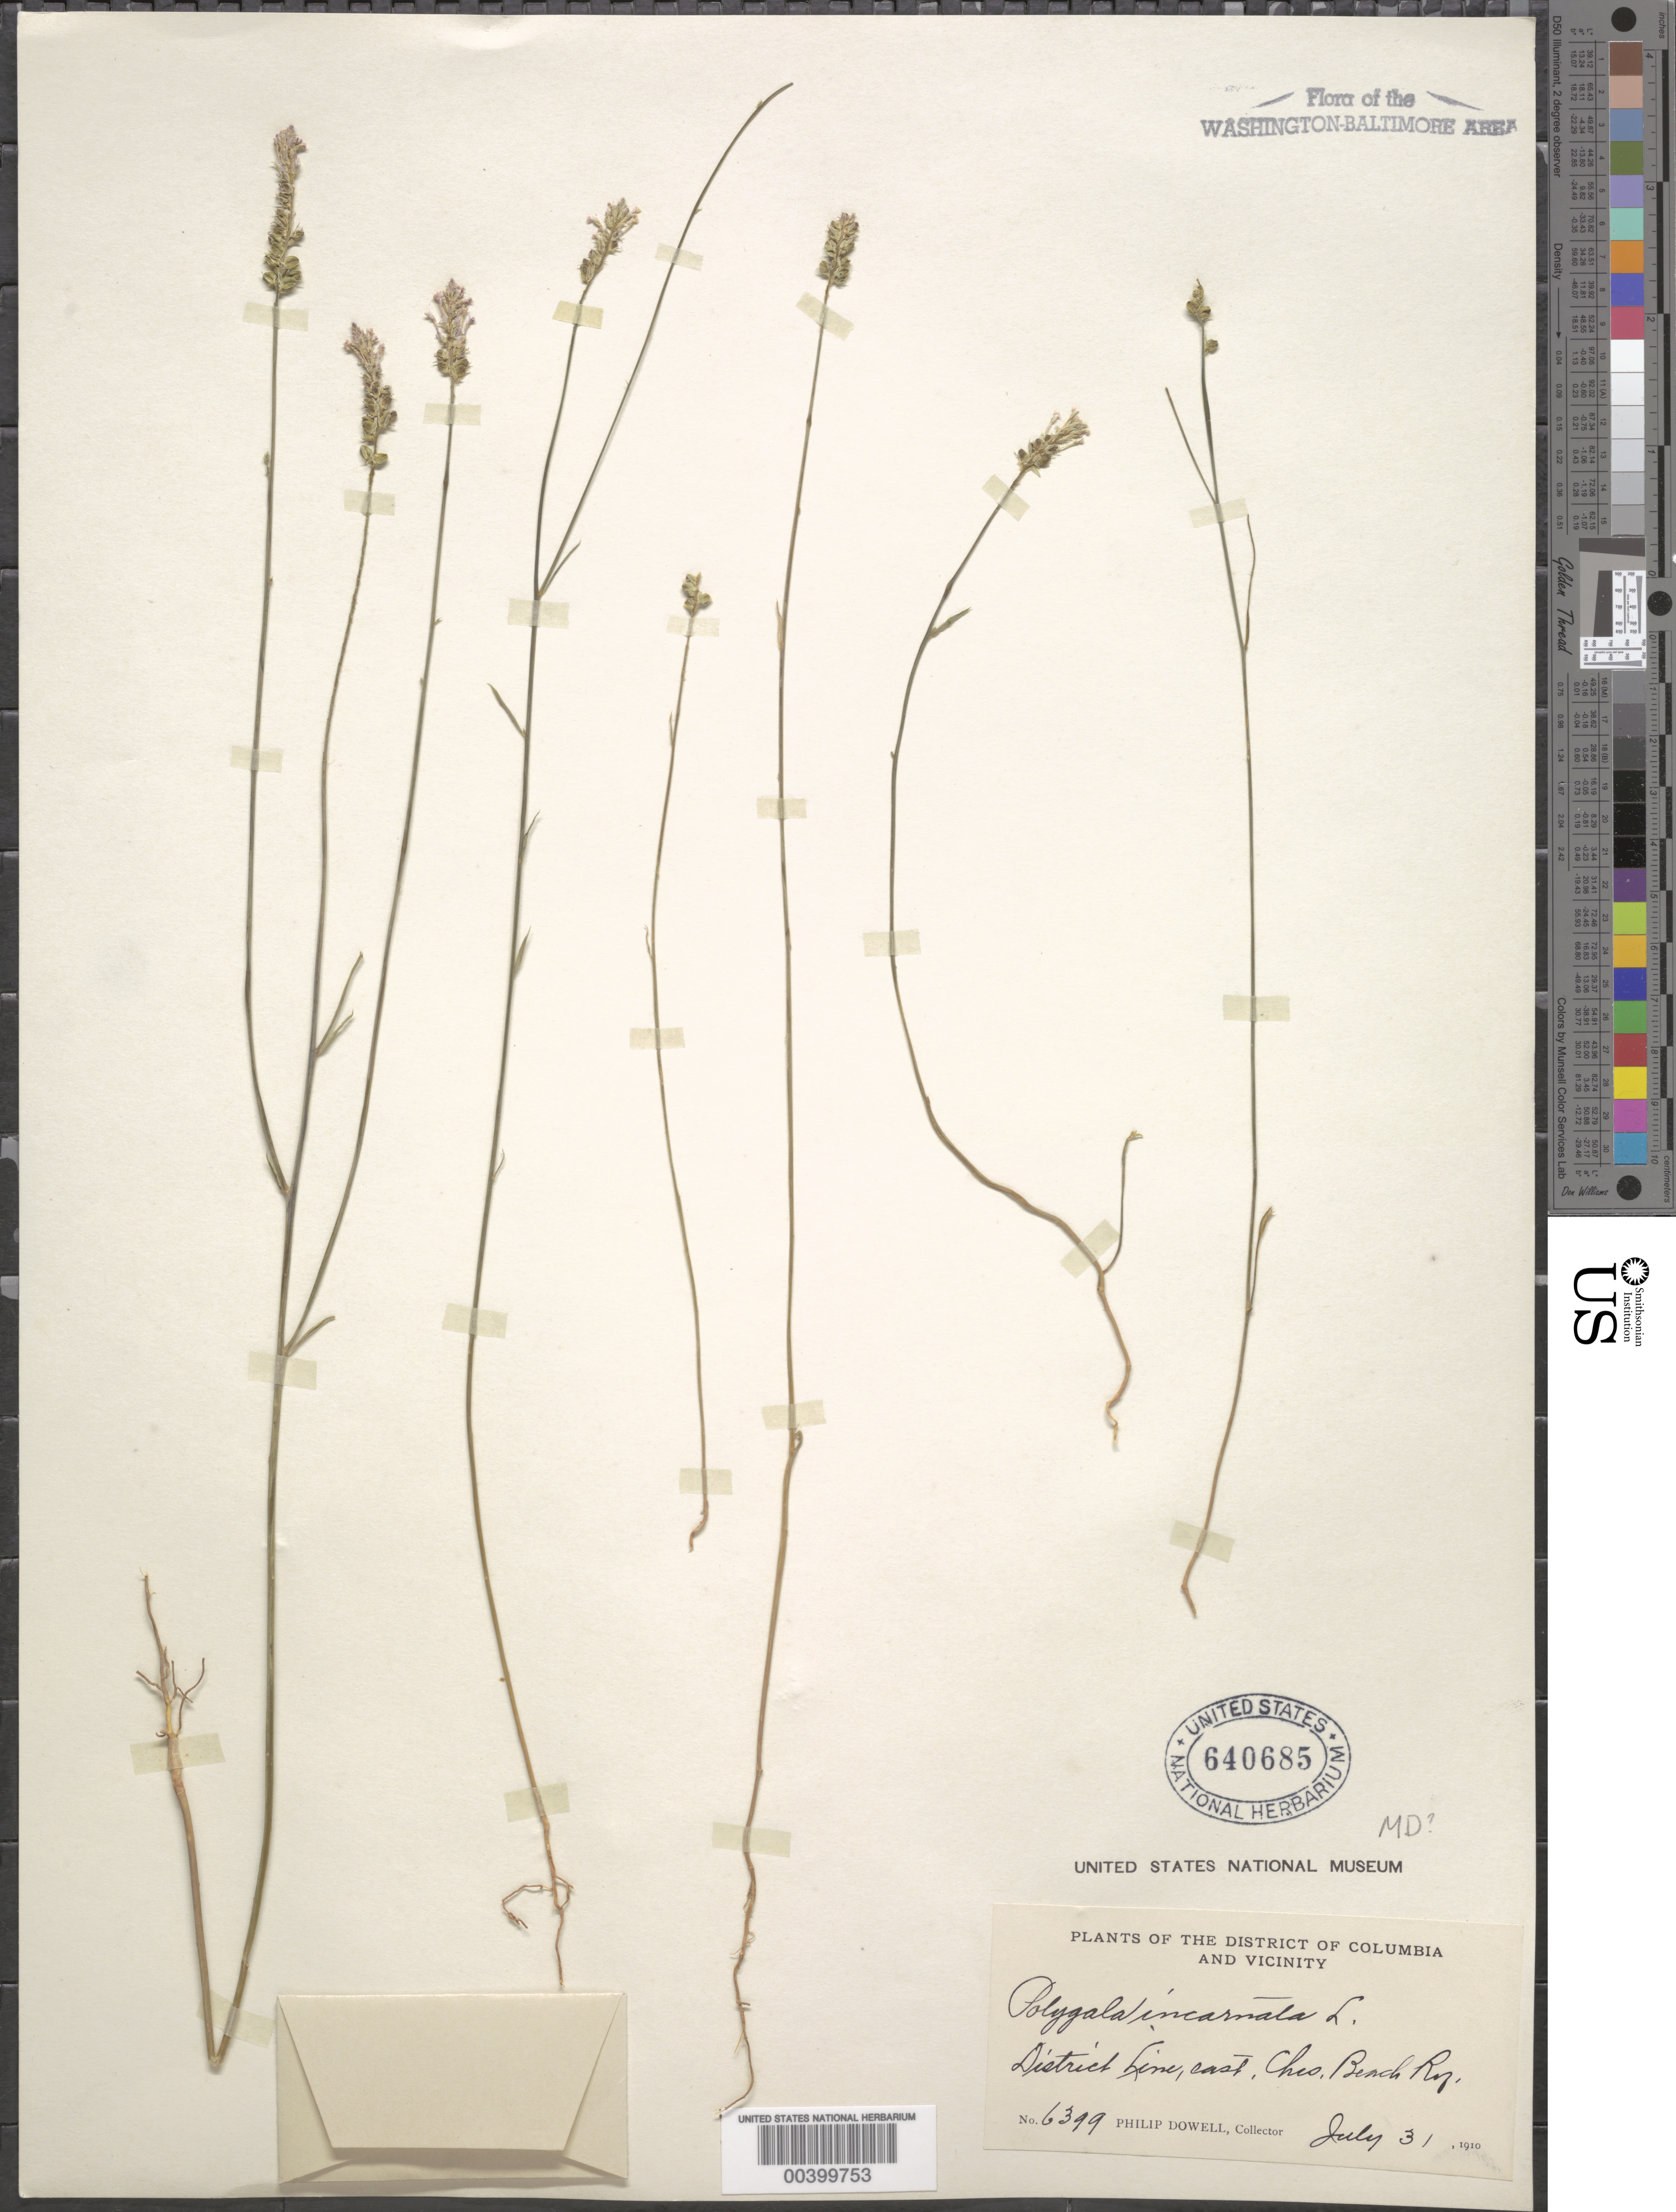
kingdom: Plantae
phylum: Tracheophyta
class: Magnoliopsida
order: Fabales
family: Polygalaceae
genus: Polygala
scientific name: Polygala incarnata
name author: L.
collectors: P. Dowell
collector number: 6399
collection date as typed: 31 Jul 1910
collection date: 1910-07-31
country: United States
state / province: District of Columbia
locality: District Line, Chesapeake Beach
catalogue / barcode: US 640685